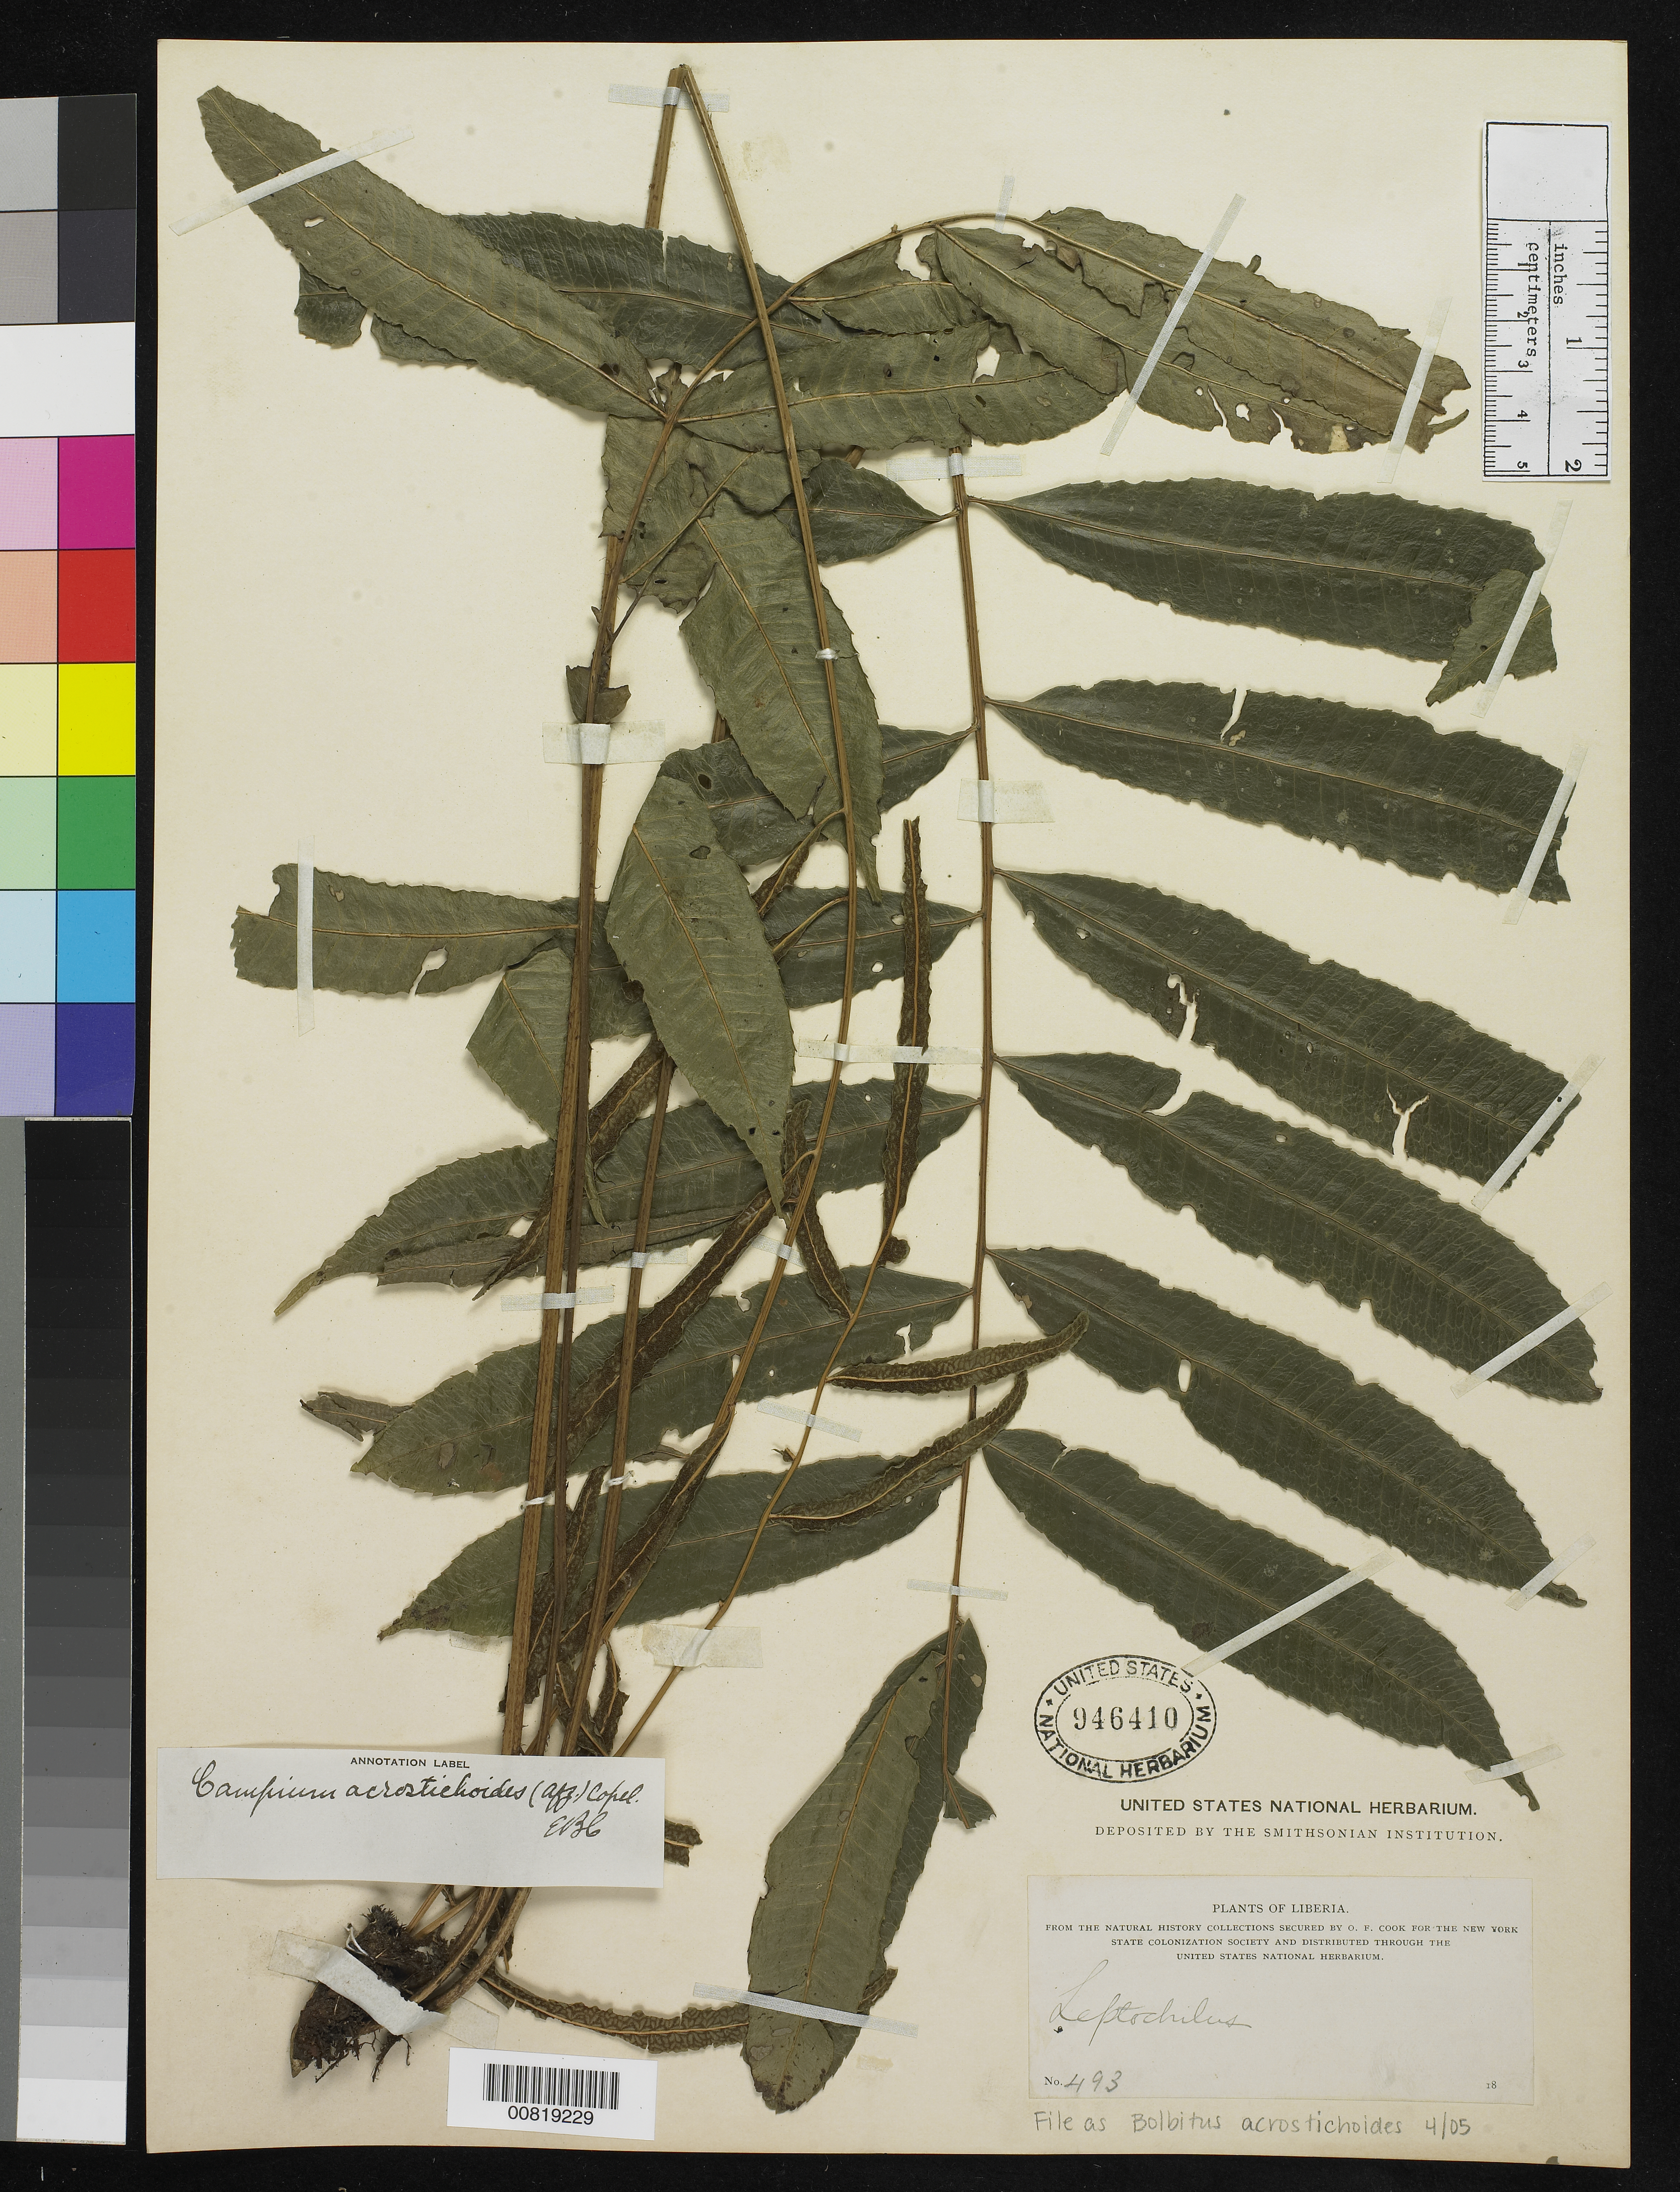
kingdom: Plantae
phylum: Tracheophyta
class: Polypodiopsida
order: Polypodiales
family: Dryopteridaceae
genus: Bolbitis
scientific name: Bolbitis acrostichoides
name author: (Hook.) Ching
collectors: O. F. Cook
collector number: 493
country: Liberia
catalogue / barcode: US 946410